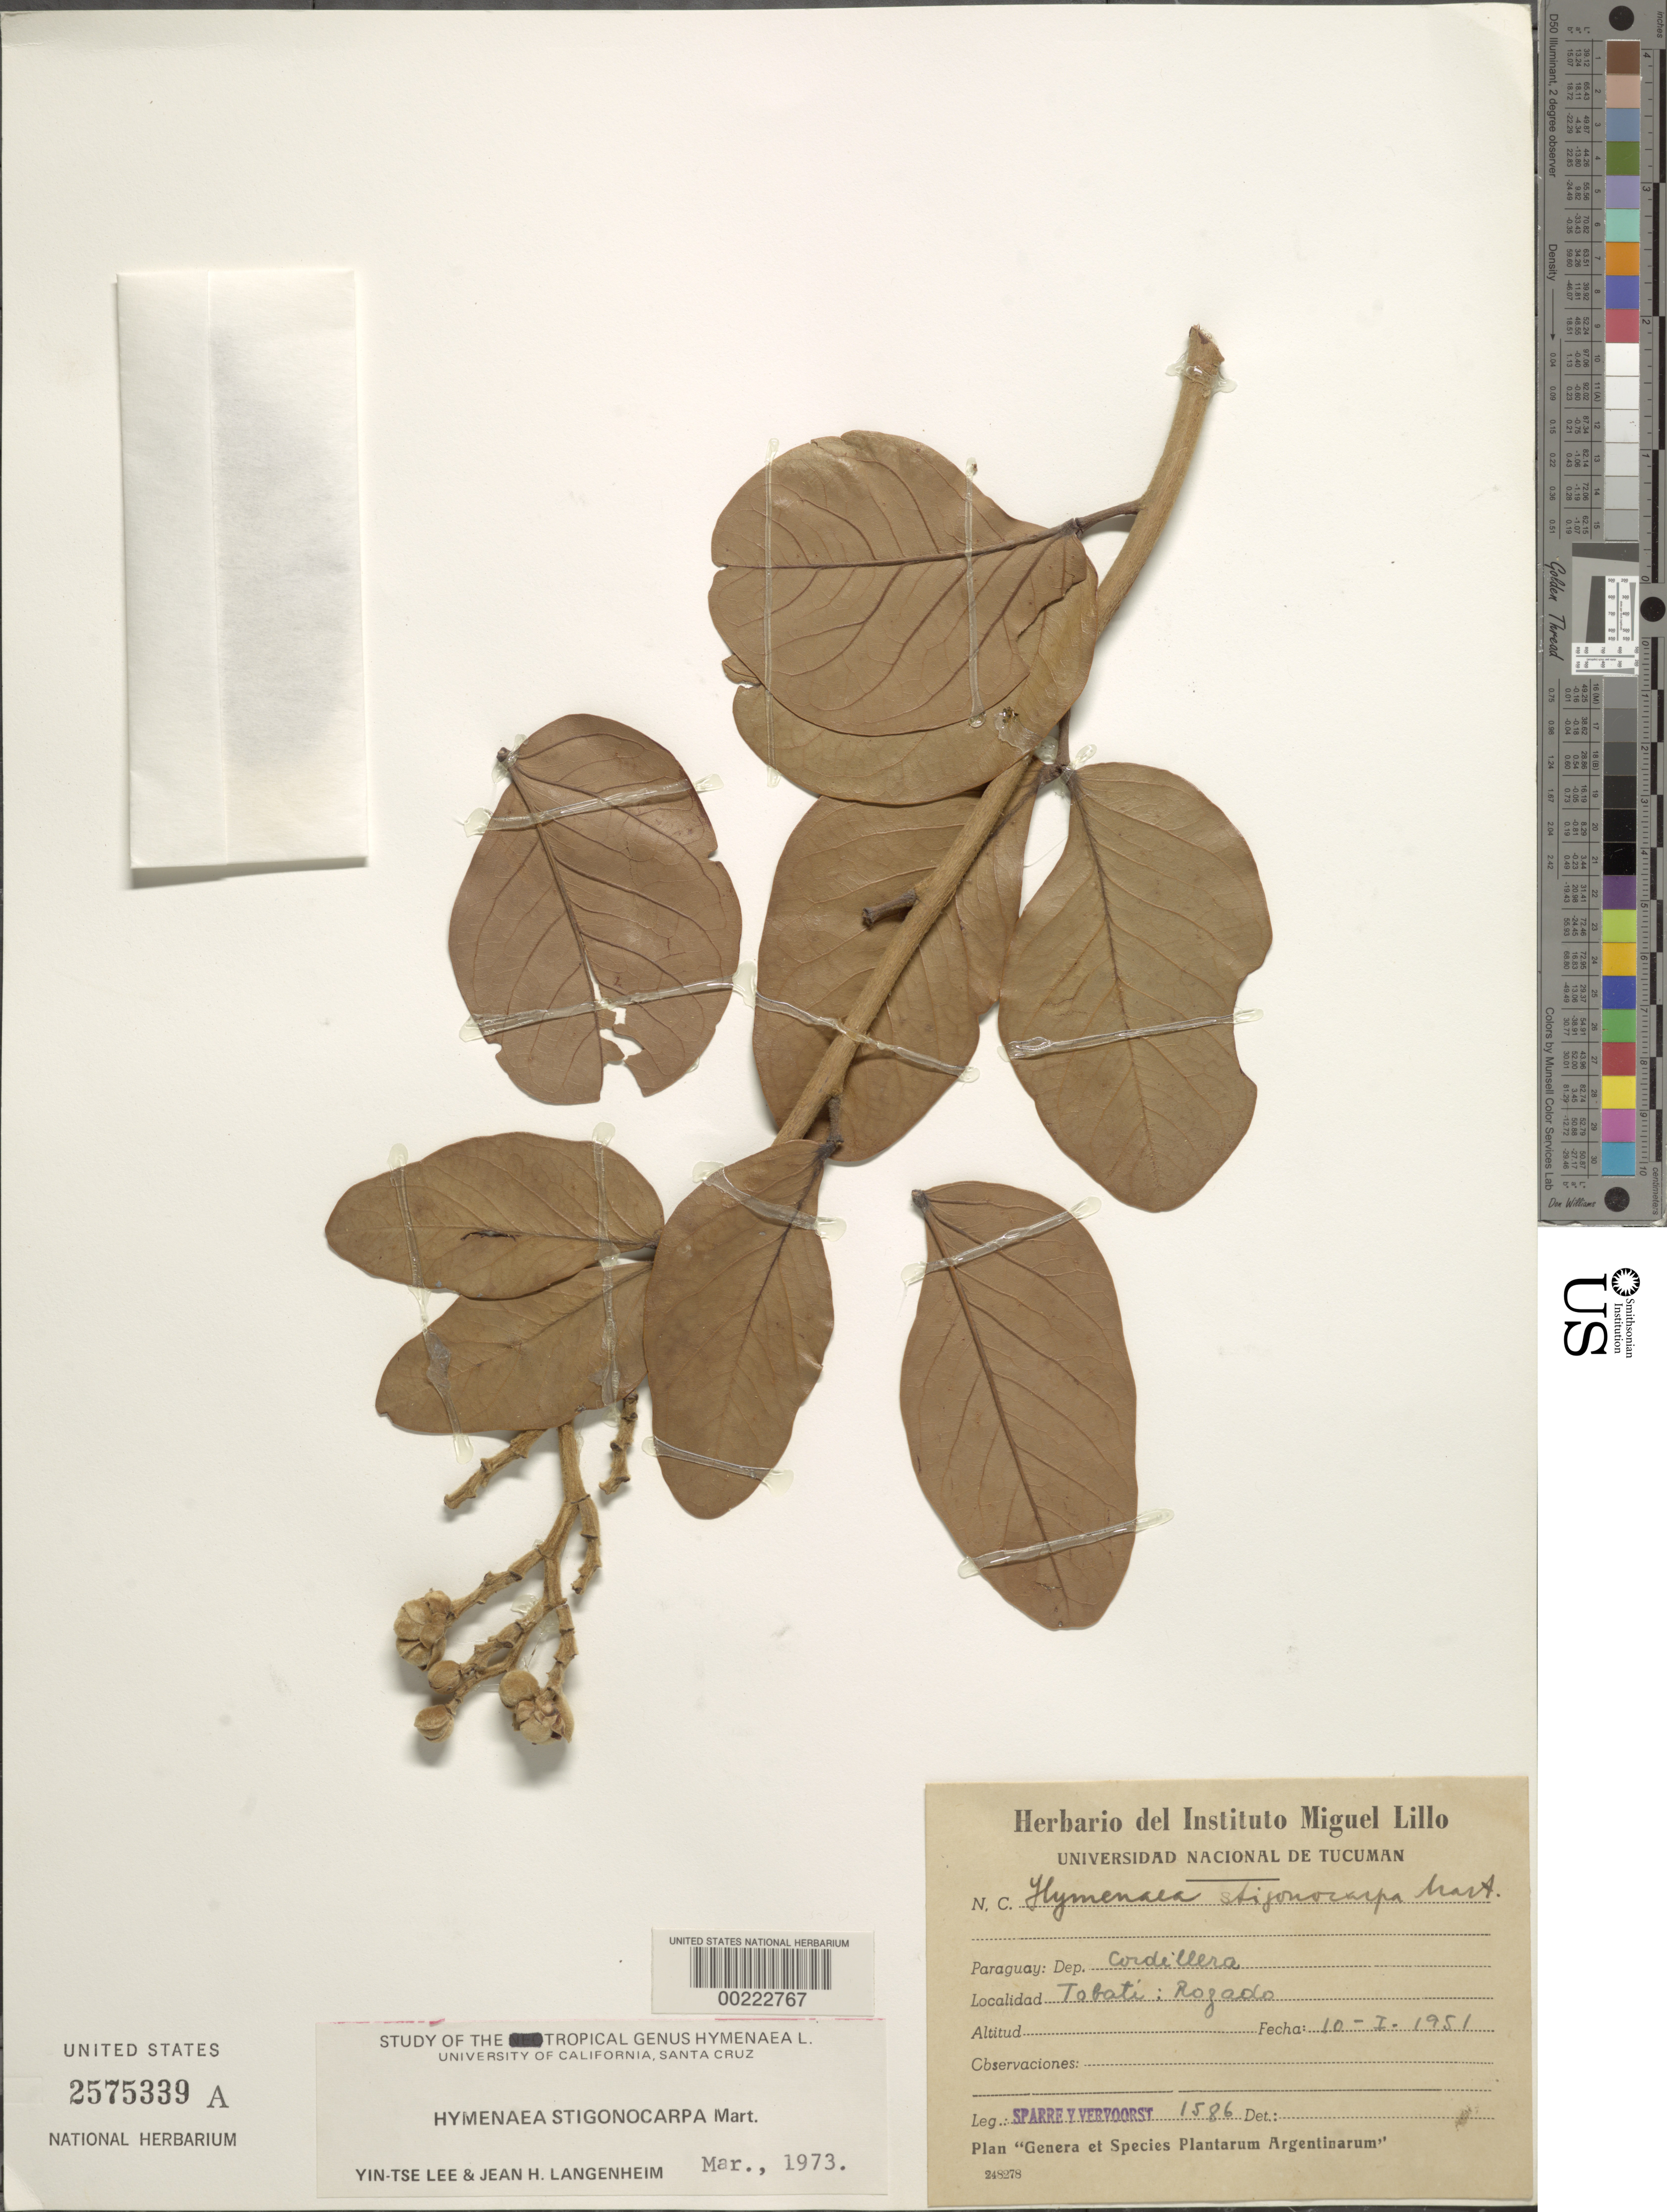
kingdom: Plantae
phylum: Tracheophyta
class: Magnoliopsida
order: Fabales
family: Fabaceae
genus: Hymenaea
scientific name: Hymenaea stigonocarpa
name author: Mart.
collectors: B. Sparre & F. B. Vervoorst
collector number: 1586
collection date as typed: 10 Jan 1951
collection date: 1951-01-10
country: Paraguay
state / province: Cordillera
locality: Tobati: rogado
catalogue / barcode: US 2575339A